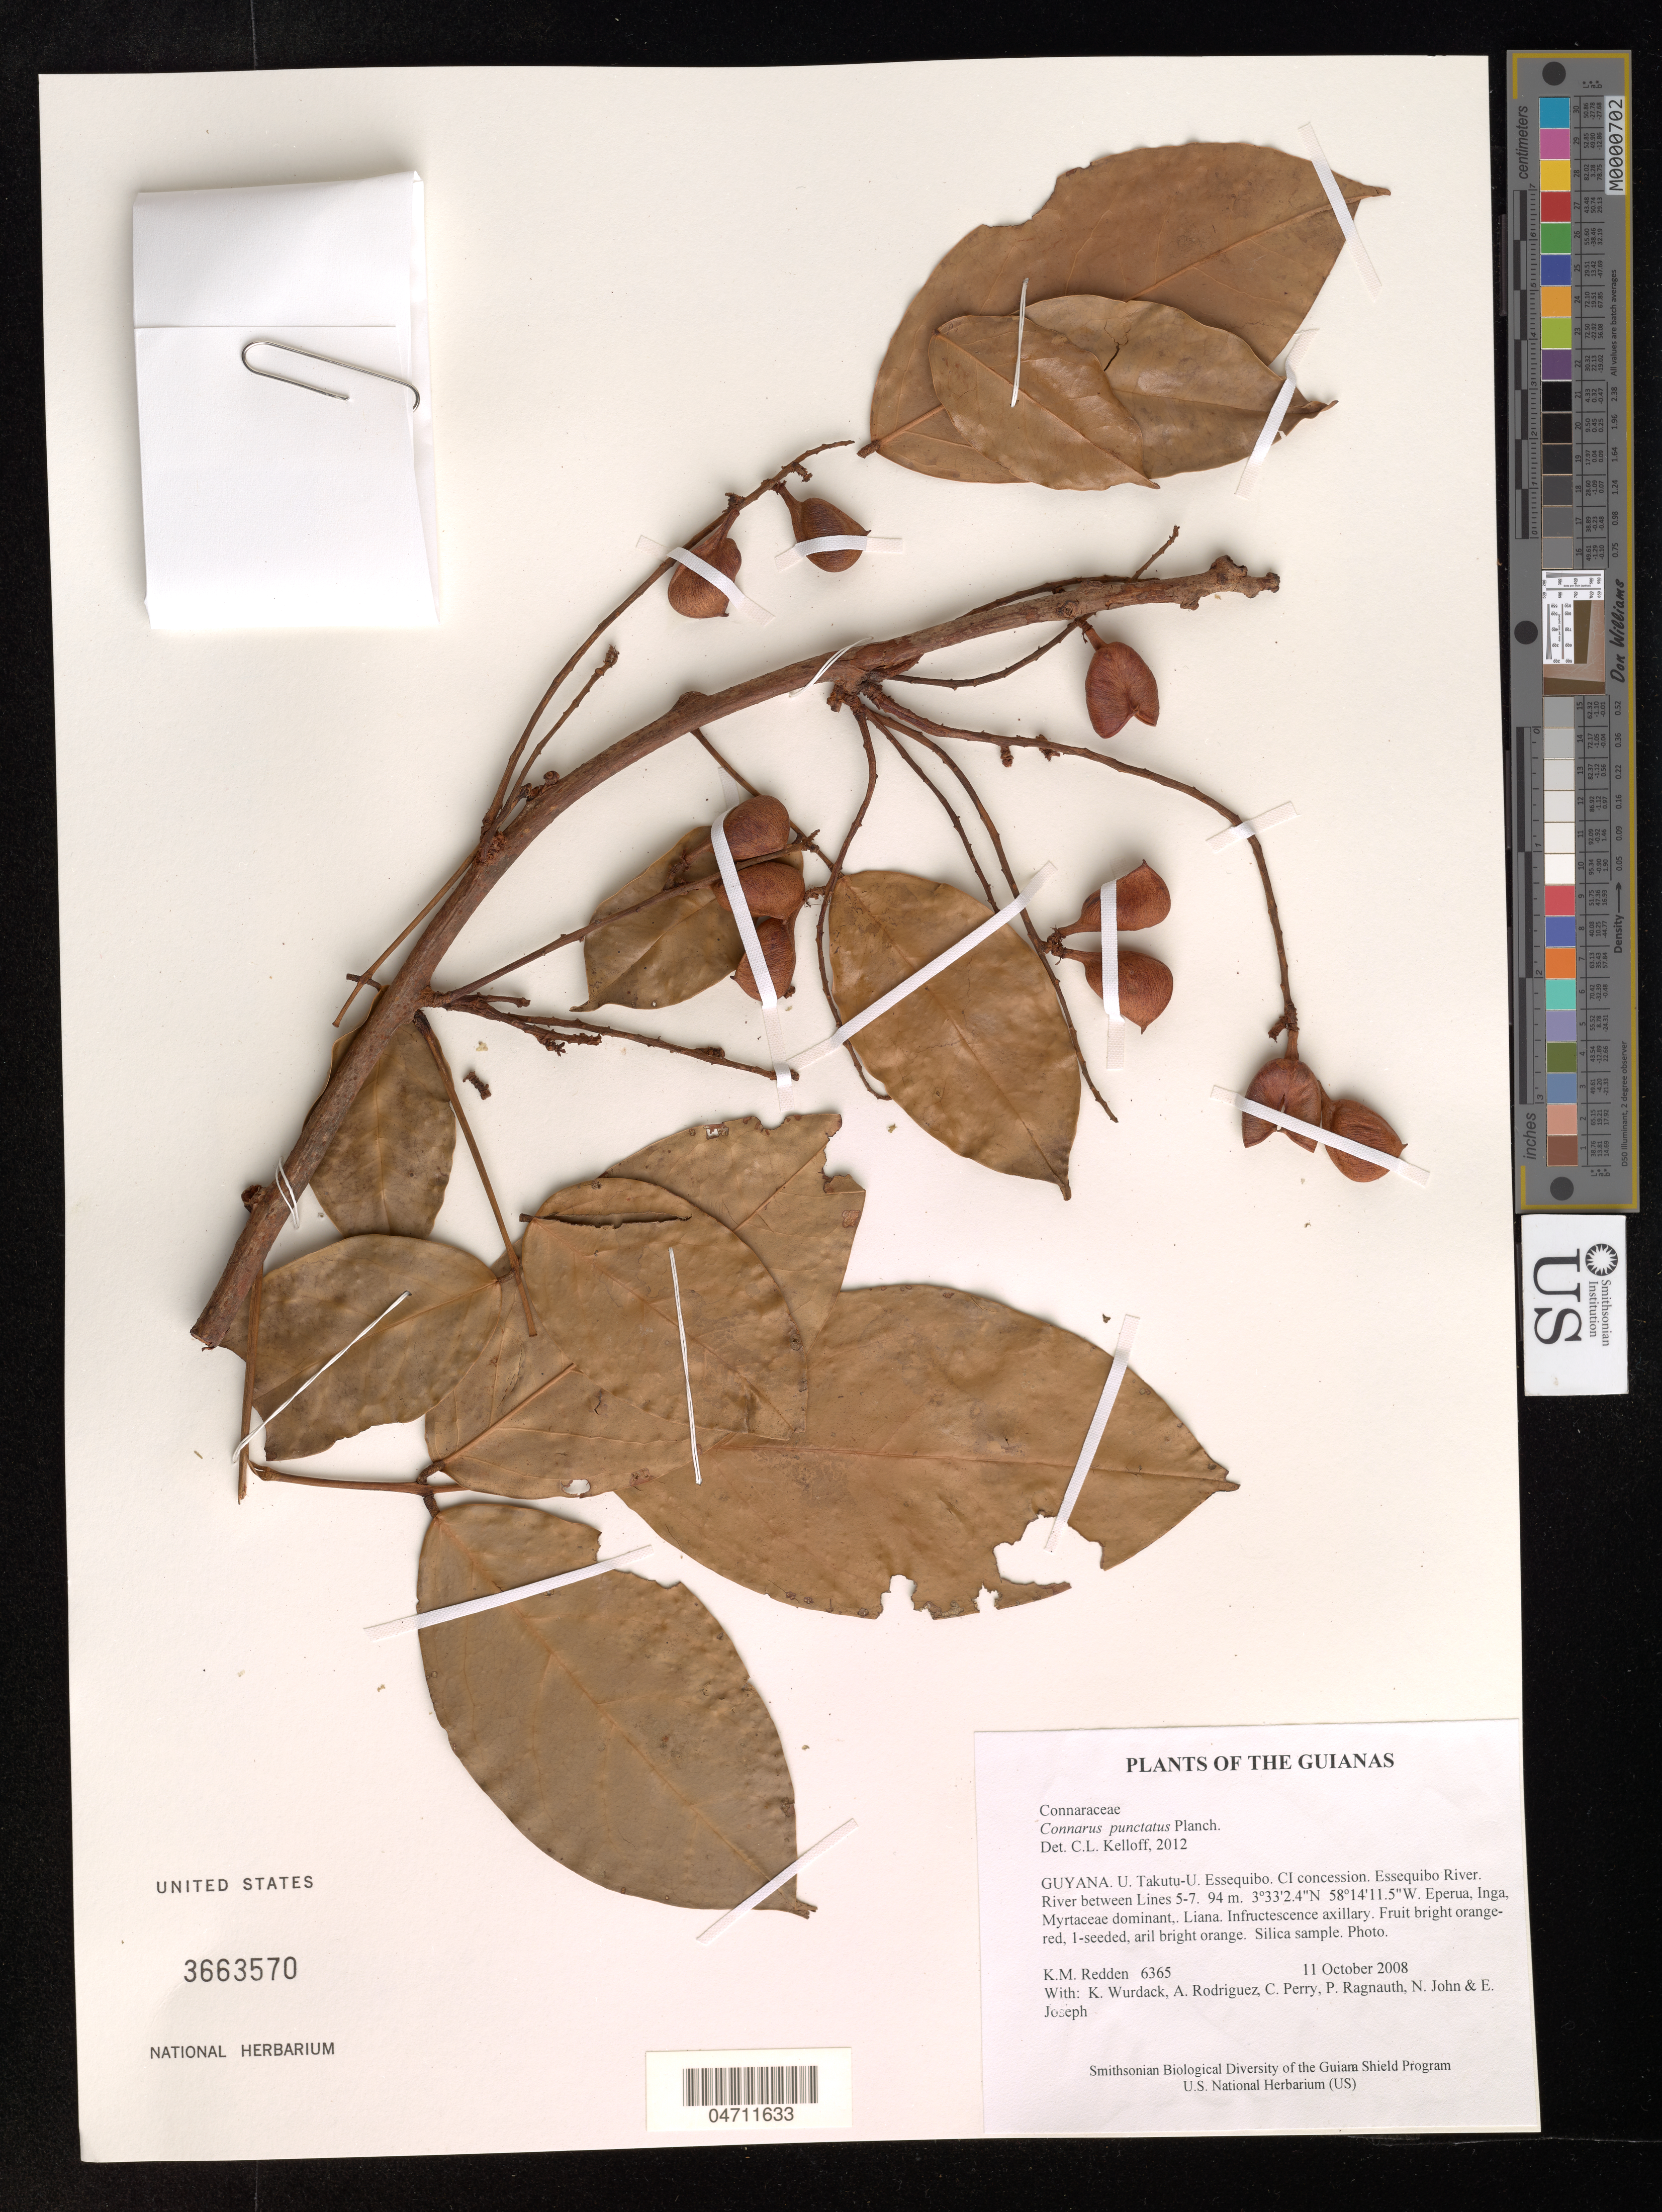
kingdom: Plantae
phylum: Tracheophyta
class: Magnoliopsida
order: Oxalidales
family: Connaraceae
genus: Connarus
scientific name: Connarus punctatus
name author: Planch.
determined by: Kelloff, Carol L., (US), Smithsonian Institution - National Museum of Natural History (UNITED STATES)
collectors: K. M. Redden, K. Wurdack, A. Rodriguez, C. Perry, P. Ragnauth, N. John & E. Joseph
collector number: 6365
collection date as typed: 11 October 2008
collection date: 2008-10-11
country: Guyana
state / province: U. Takutu-U. Essequibo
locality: CI concession. Essequibo River. River between Lines 5-7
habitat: Eperua, Inga, Myrtaceae dominant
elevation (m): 94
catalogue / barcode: US 3663570